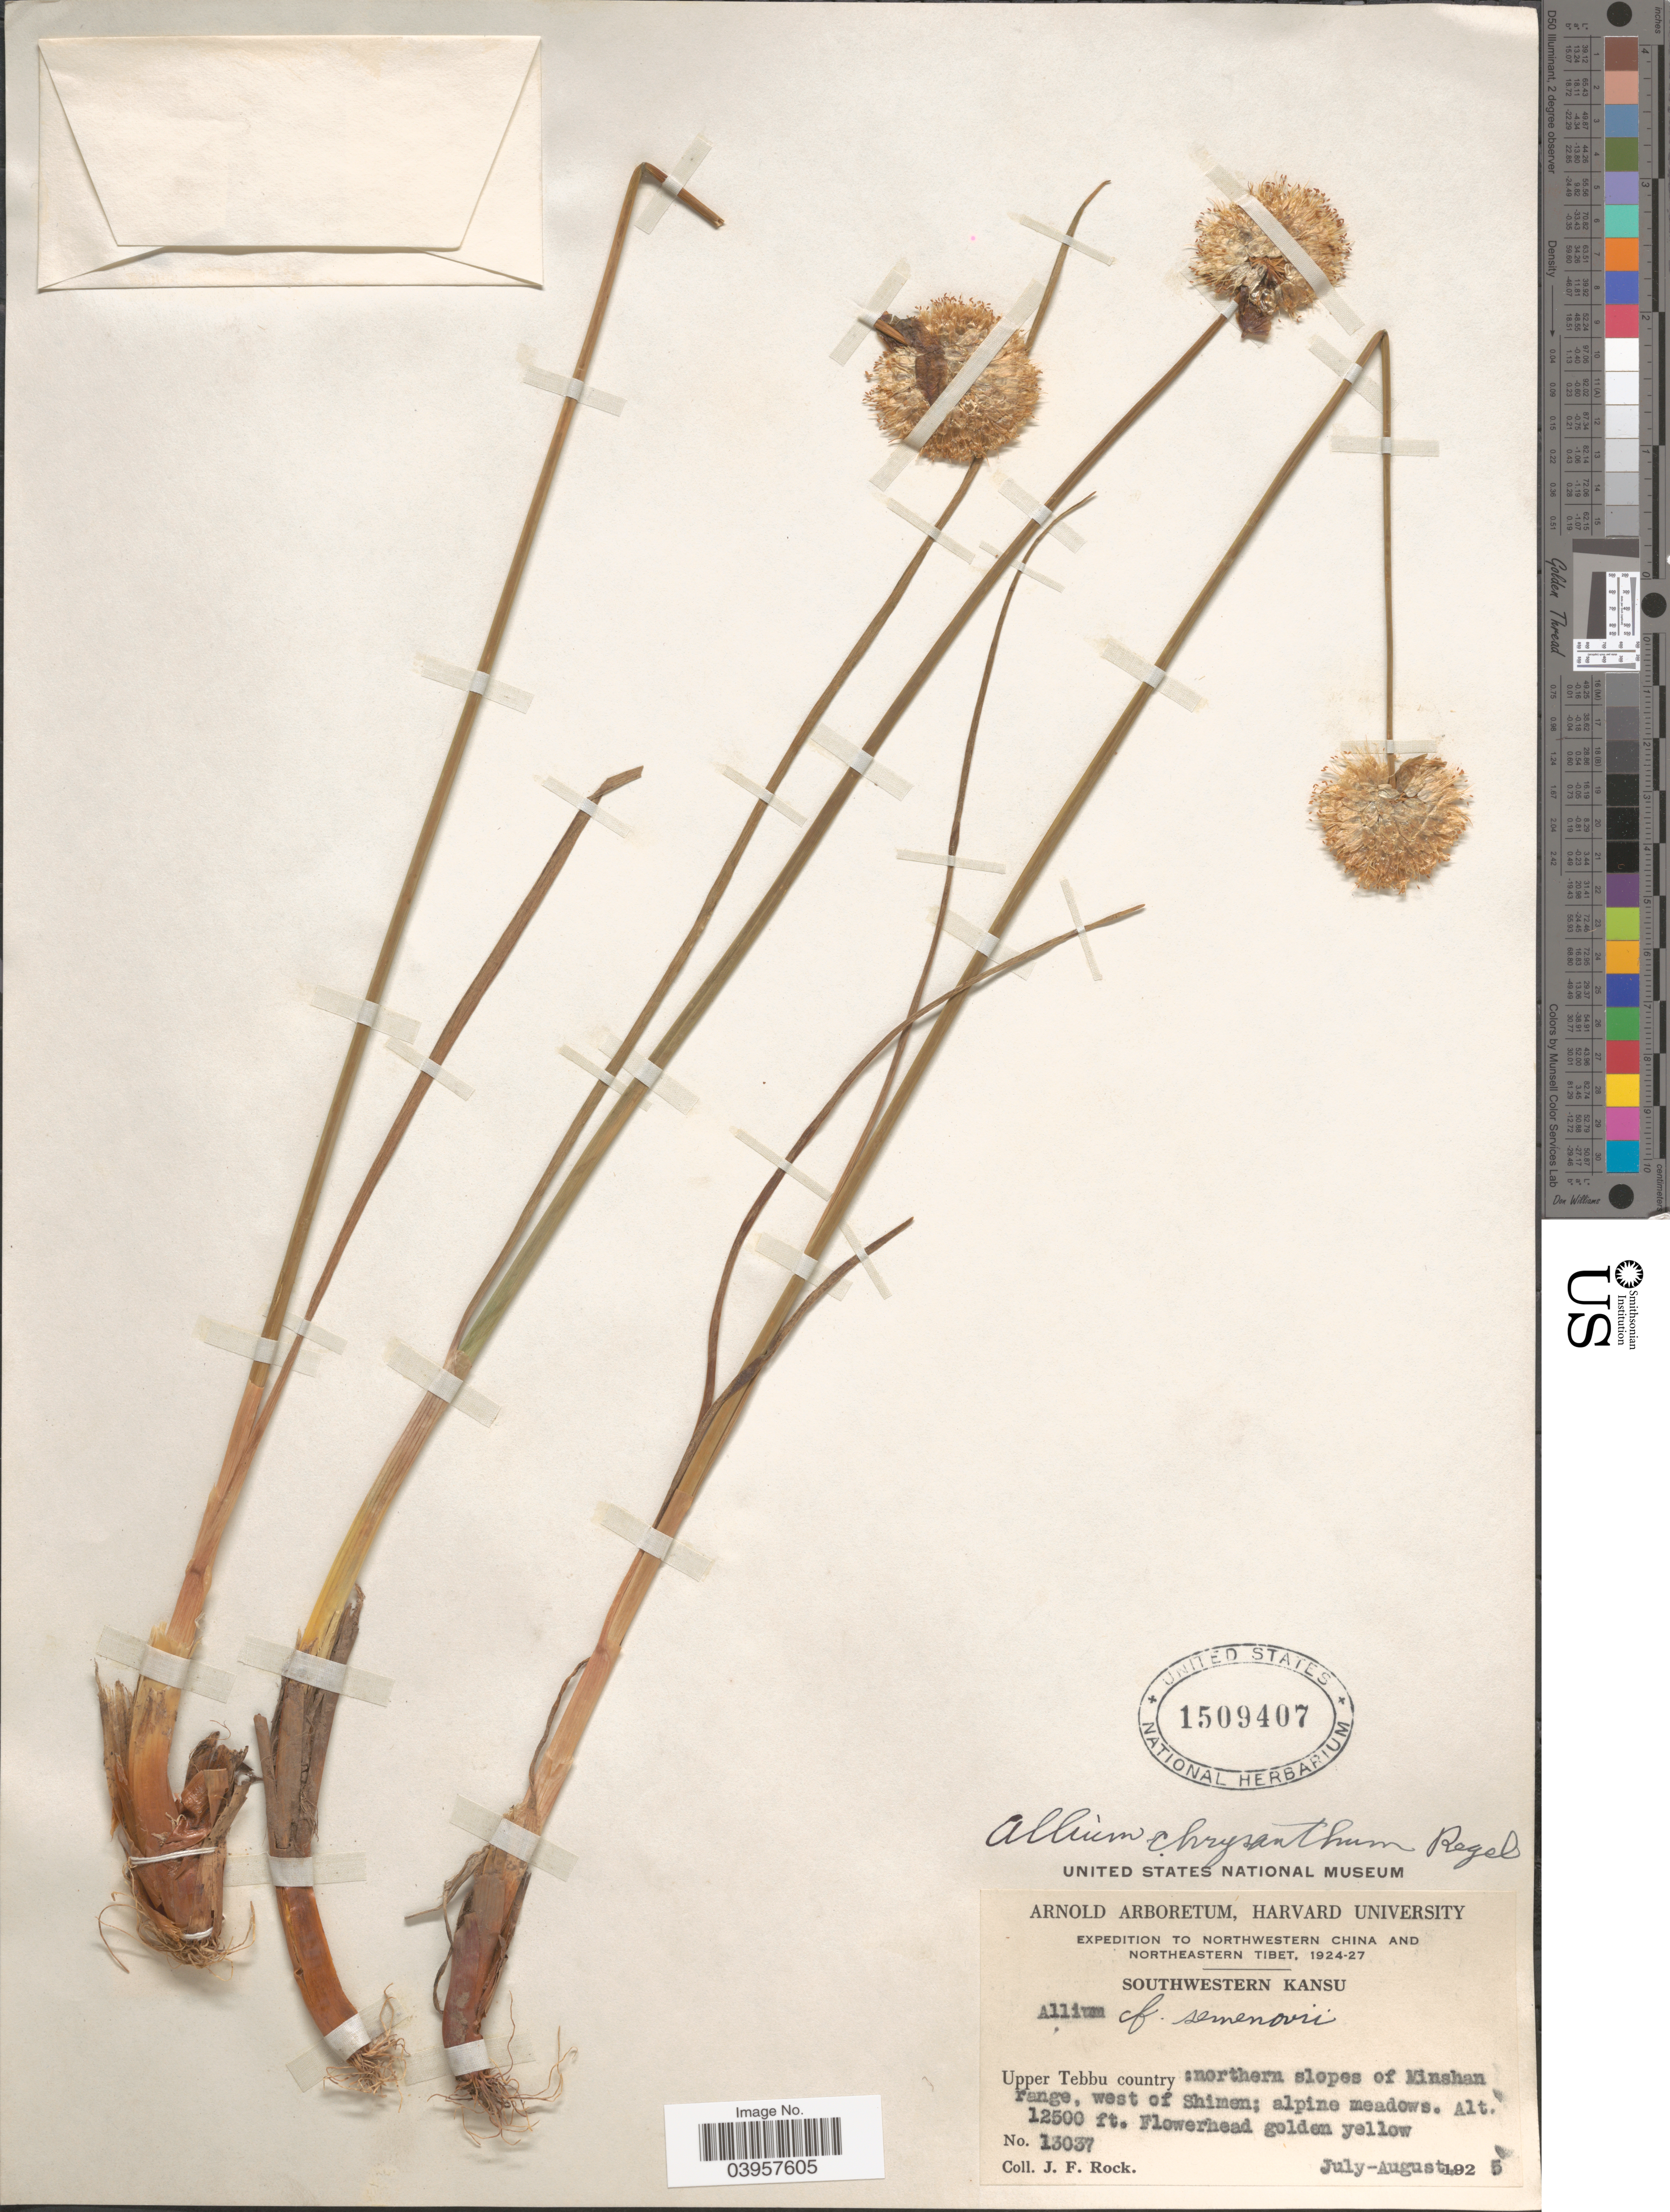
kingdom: Plantae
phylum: Tracheophyta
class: Liliopsida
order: Asparagales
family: Amaryllidaceae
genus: Allium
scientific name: Allium chrysantherum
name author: Boiss. & Reut.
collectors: J. Rock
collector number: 13037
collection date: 1925-07/1925-08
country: China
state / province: Gansu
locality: Northwestern China. Southwestern Kansu. Upper Tebbu country: northern slopes of Minshan range, west of Shimen.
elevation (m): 3810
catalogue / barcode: US 1509407